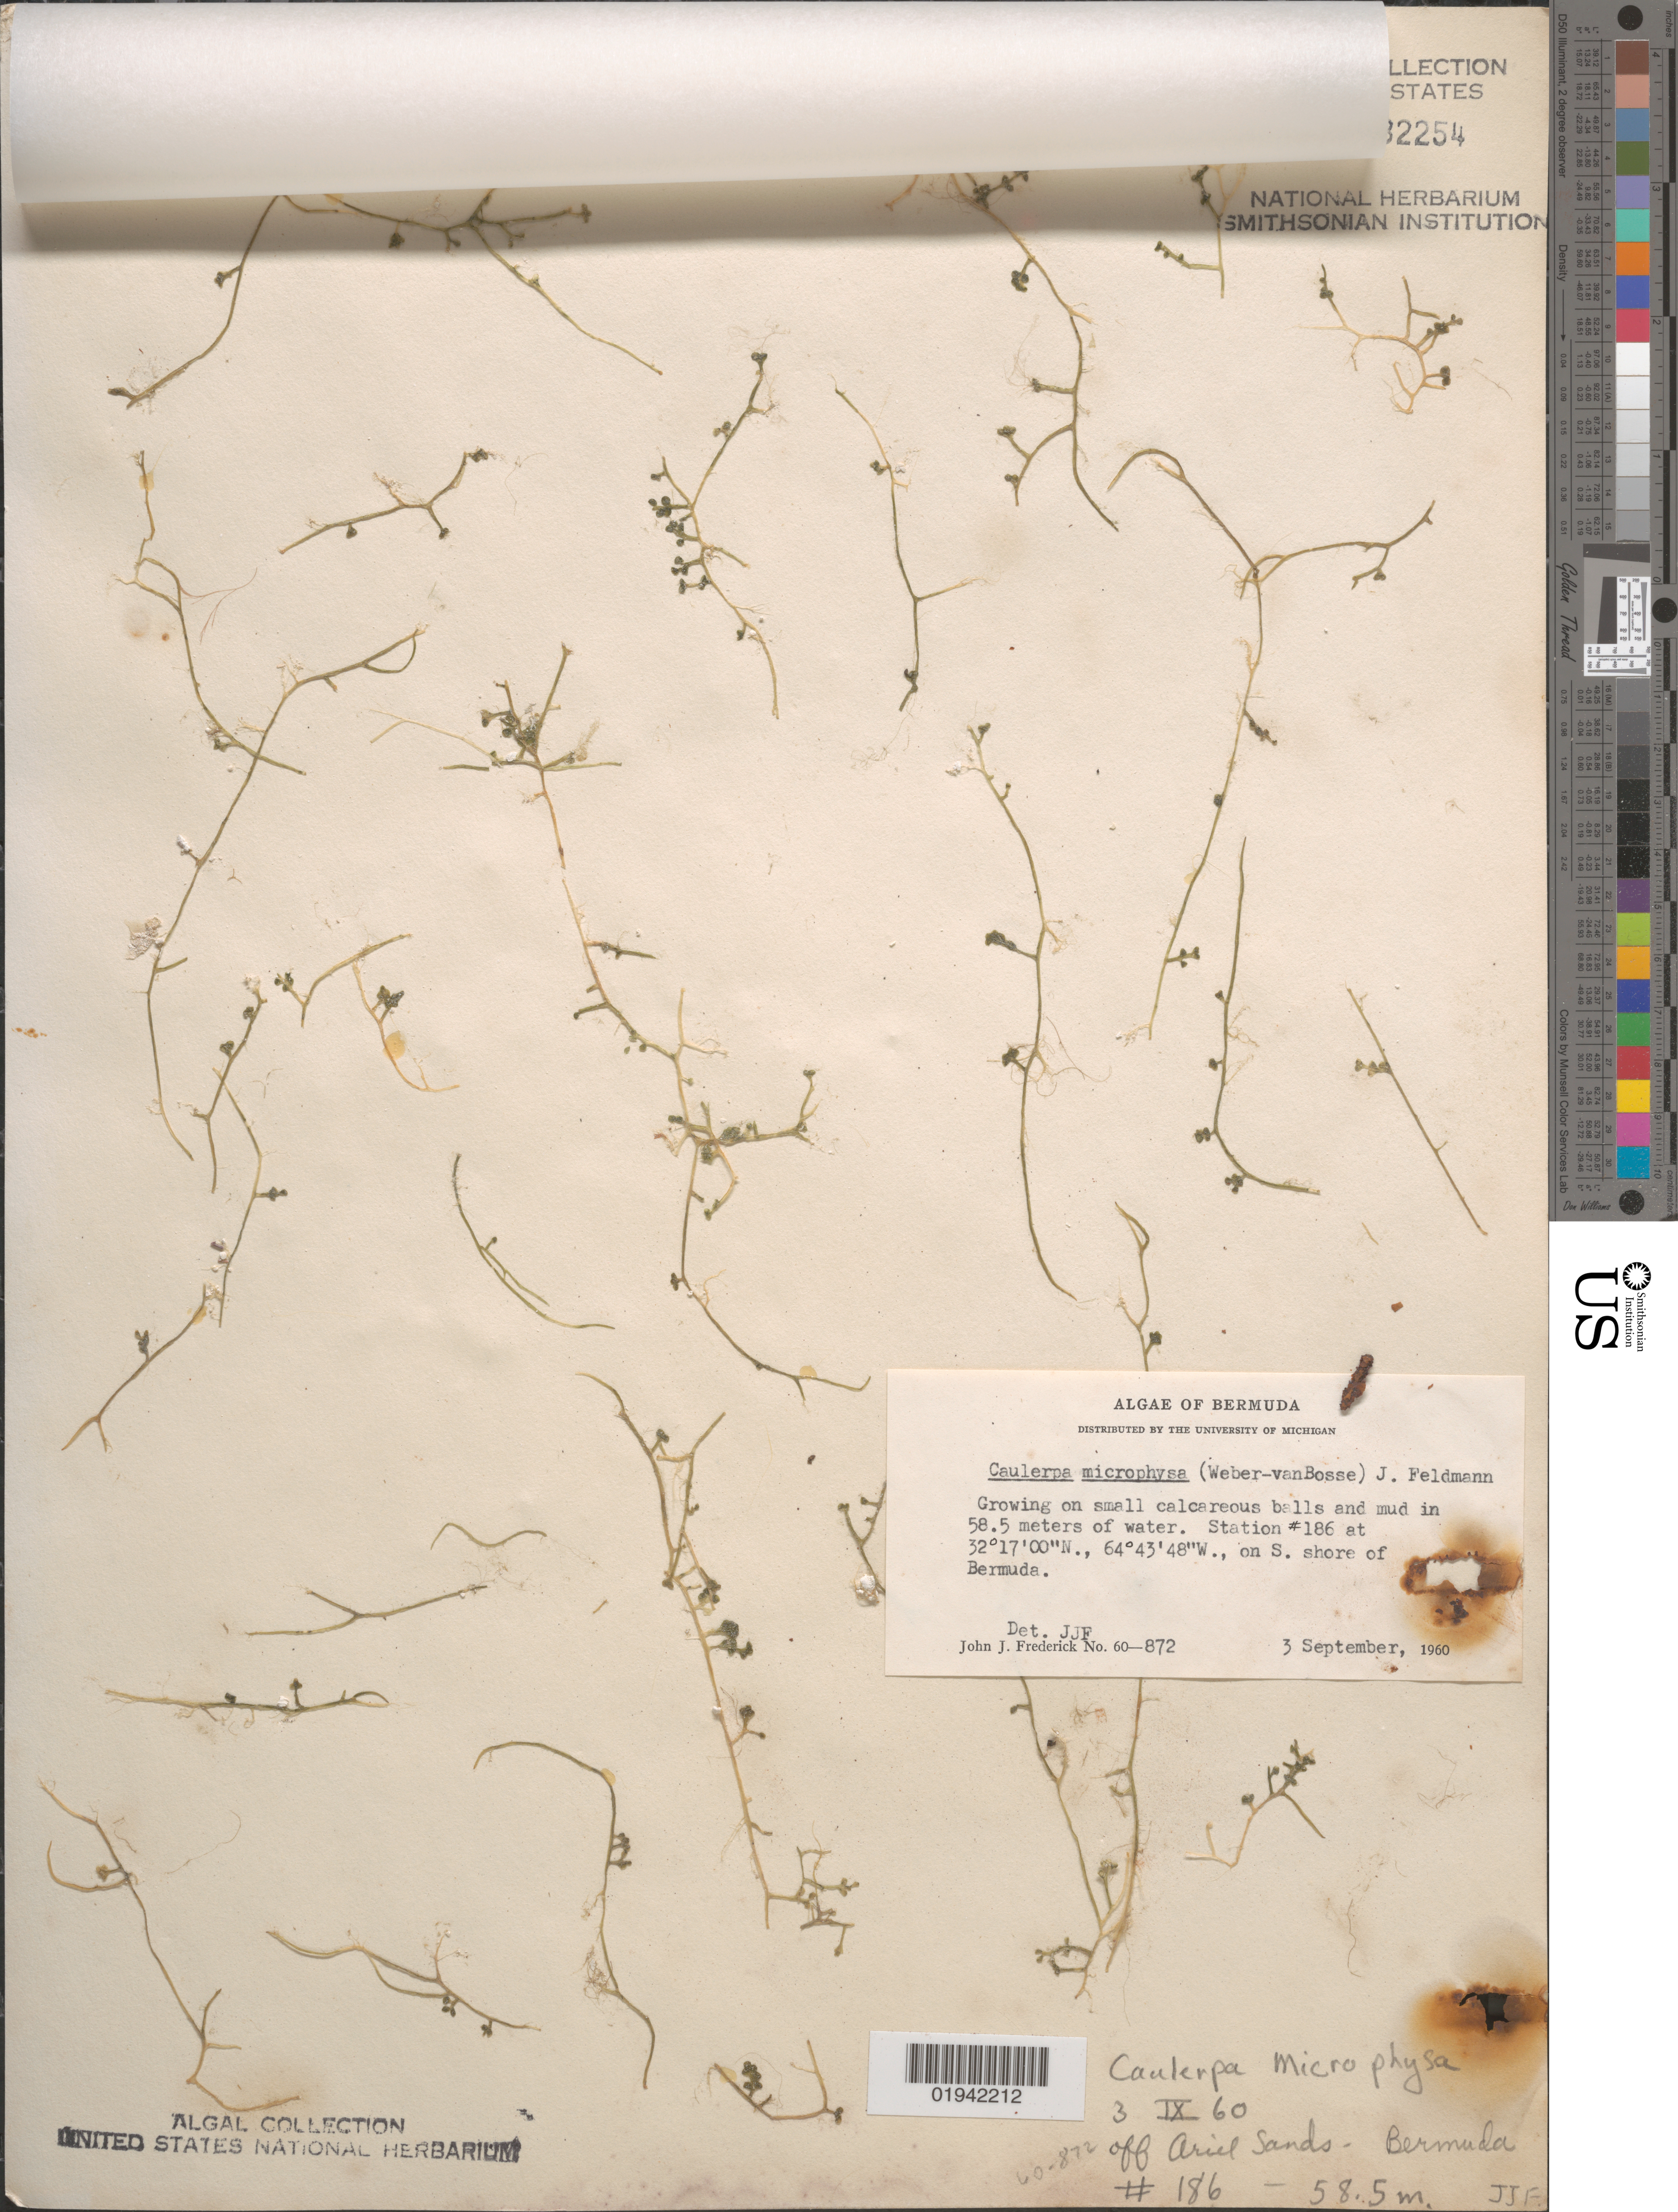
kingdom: Plantae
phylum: Chlorophyta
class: Ulvophyceae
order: Bryopsidales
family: Caulerpaceae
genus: Caulerpa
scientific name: Caulerpa microphysa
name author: (Weber Bosse) Feldmann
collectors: J. Frederick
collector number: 60-872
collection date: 1960-09-03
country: Bermuda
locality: Station #186, off S. shore of Bermuda. Off Ariel Sands.